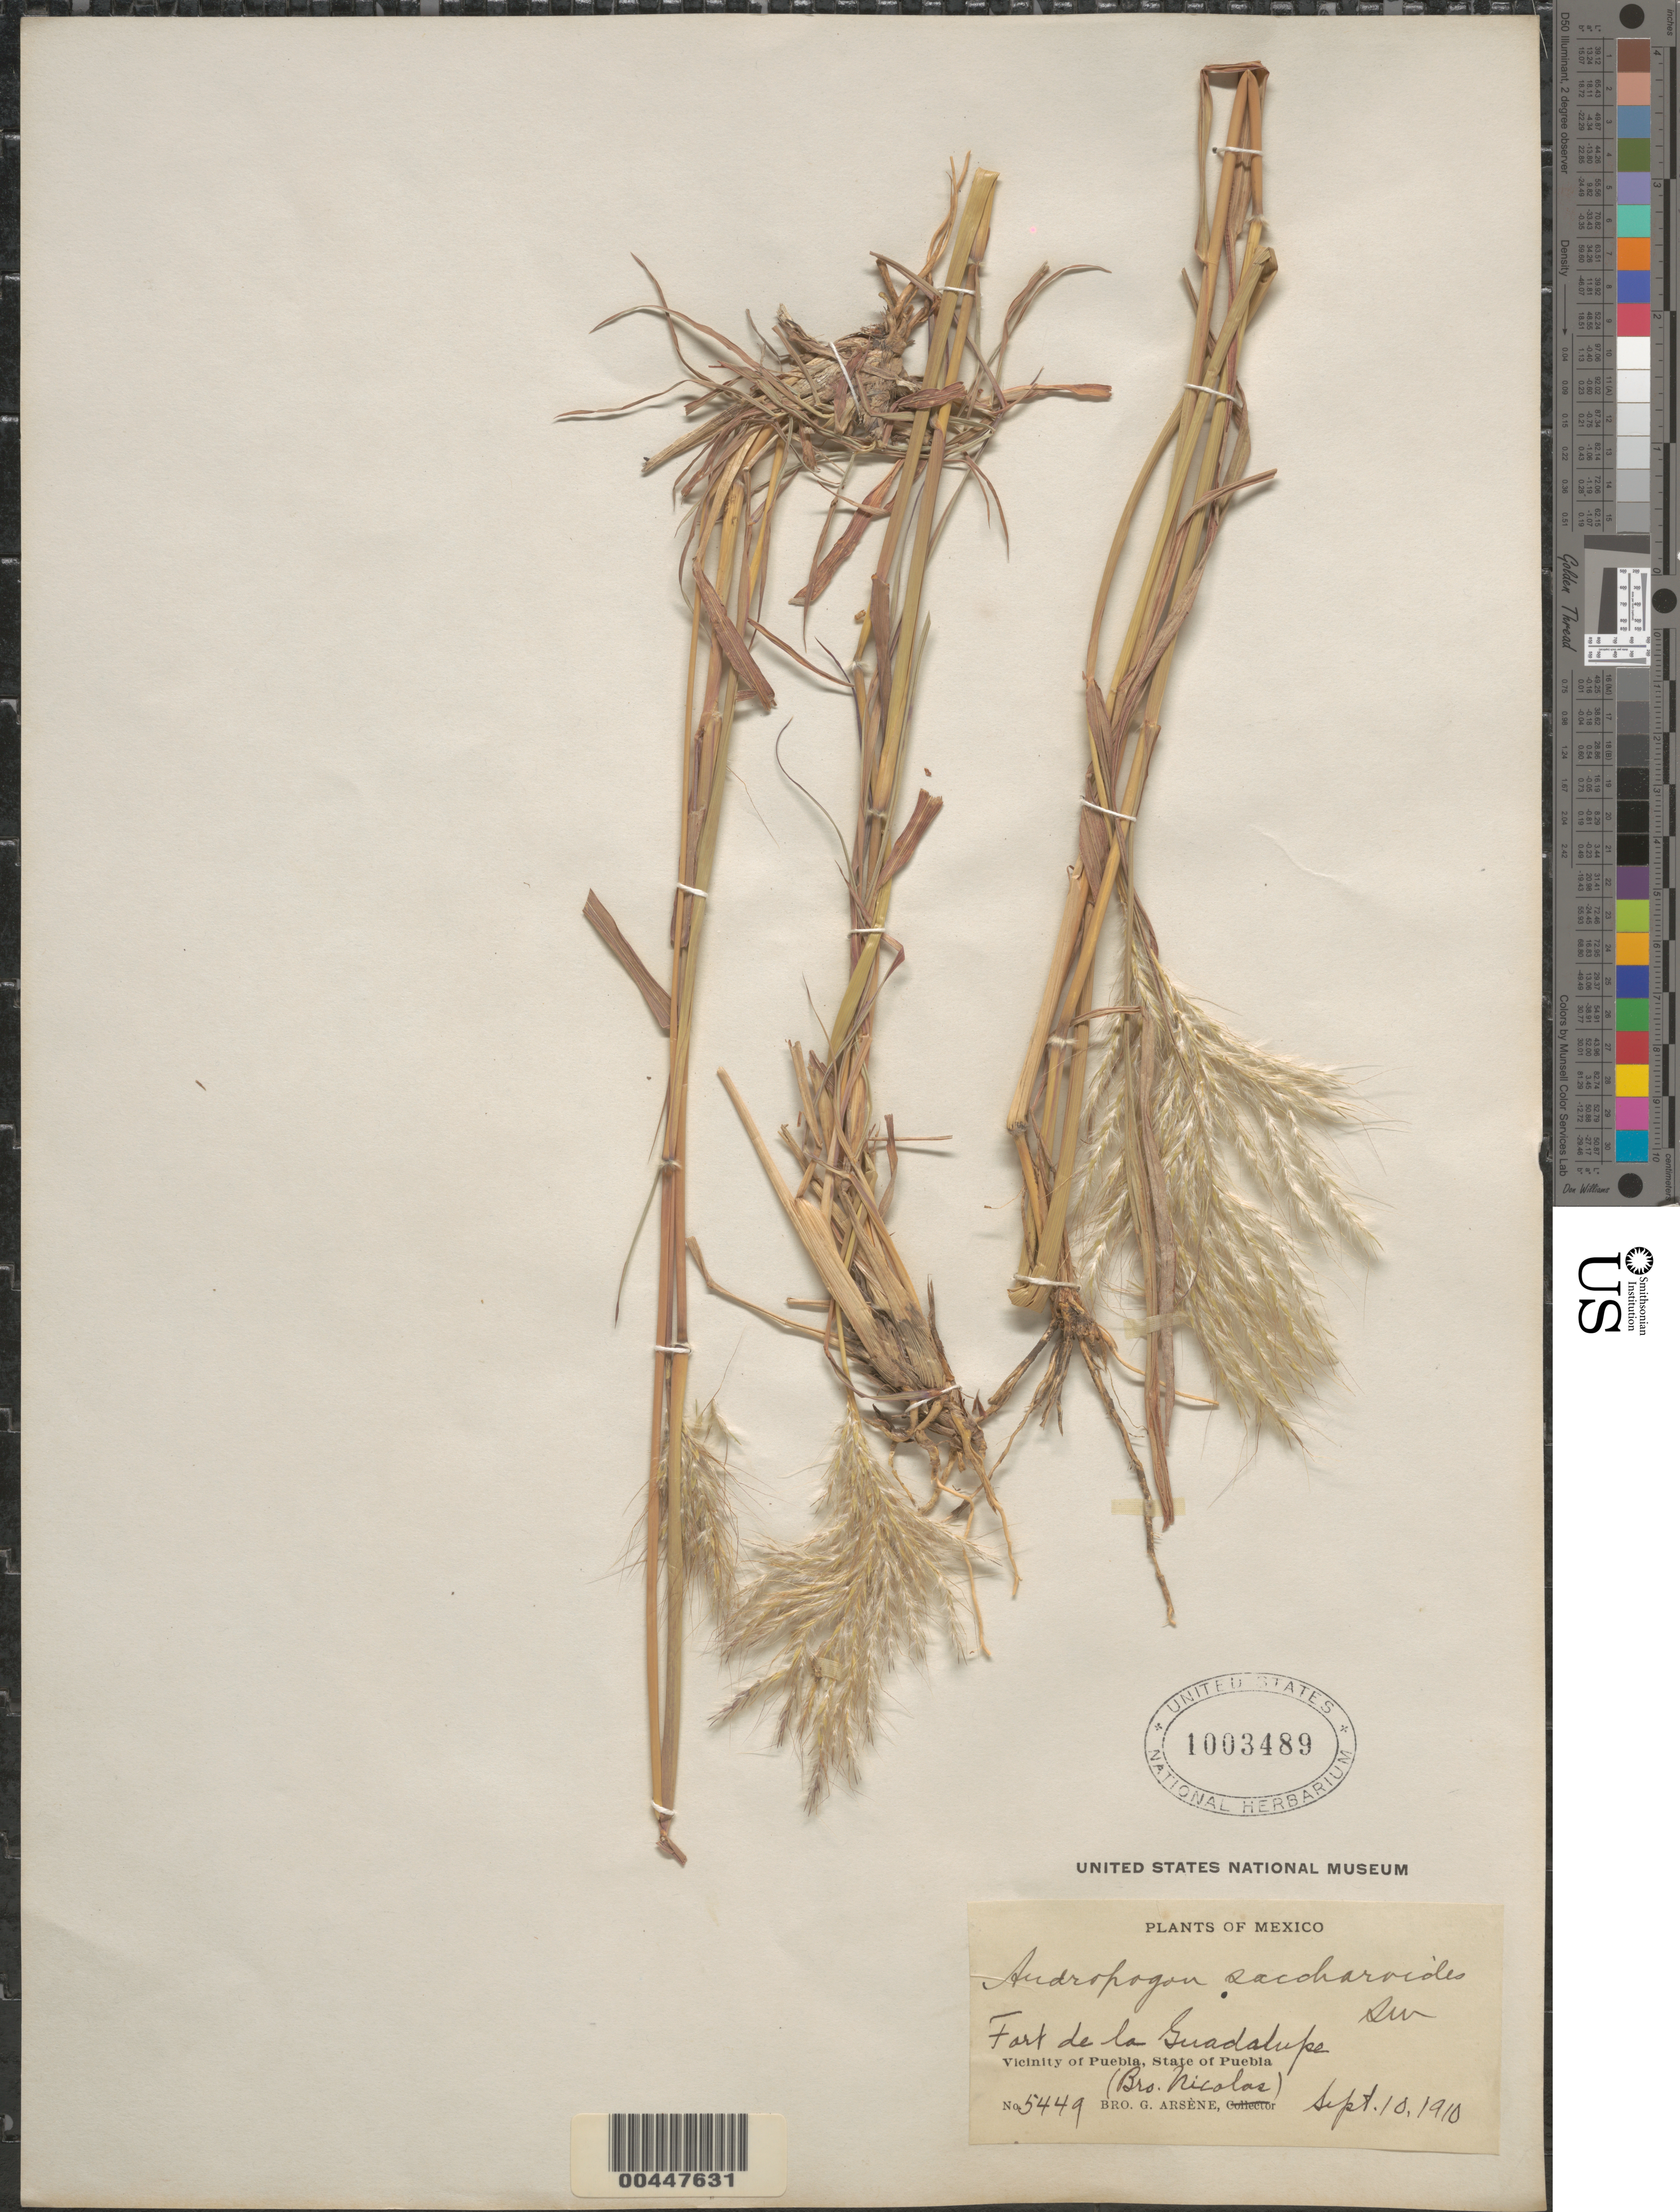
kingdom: Plantae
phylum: Tracheophyta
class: Liliopsida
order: Poales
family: Poaceae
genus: Andropogon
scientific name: Andropogon barbinodis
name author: Lag.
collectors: B. Nicolas & Bro. G. Arsène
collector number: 5449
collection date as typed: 10 Sep 1910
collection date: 1910-09-10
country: Mexico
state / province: Puebla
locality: Fort de la Guadalupe, vicinity of Puebla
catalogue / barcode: US 1003489